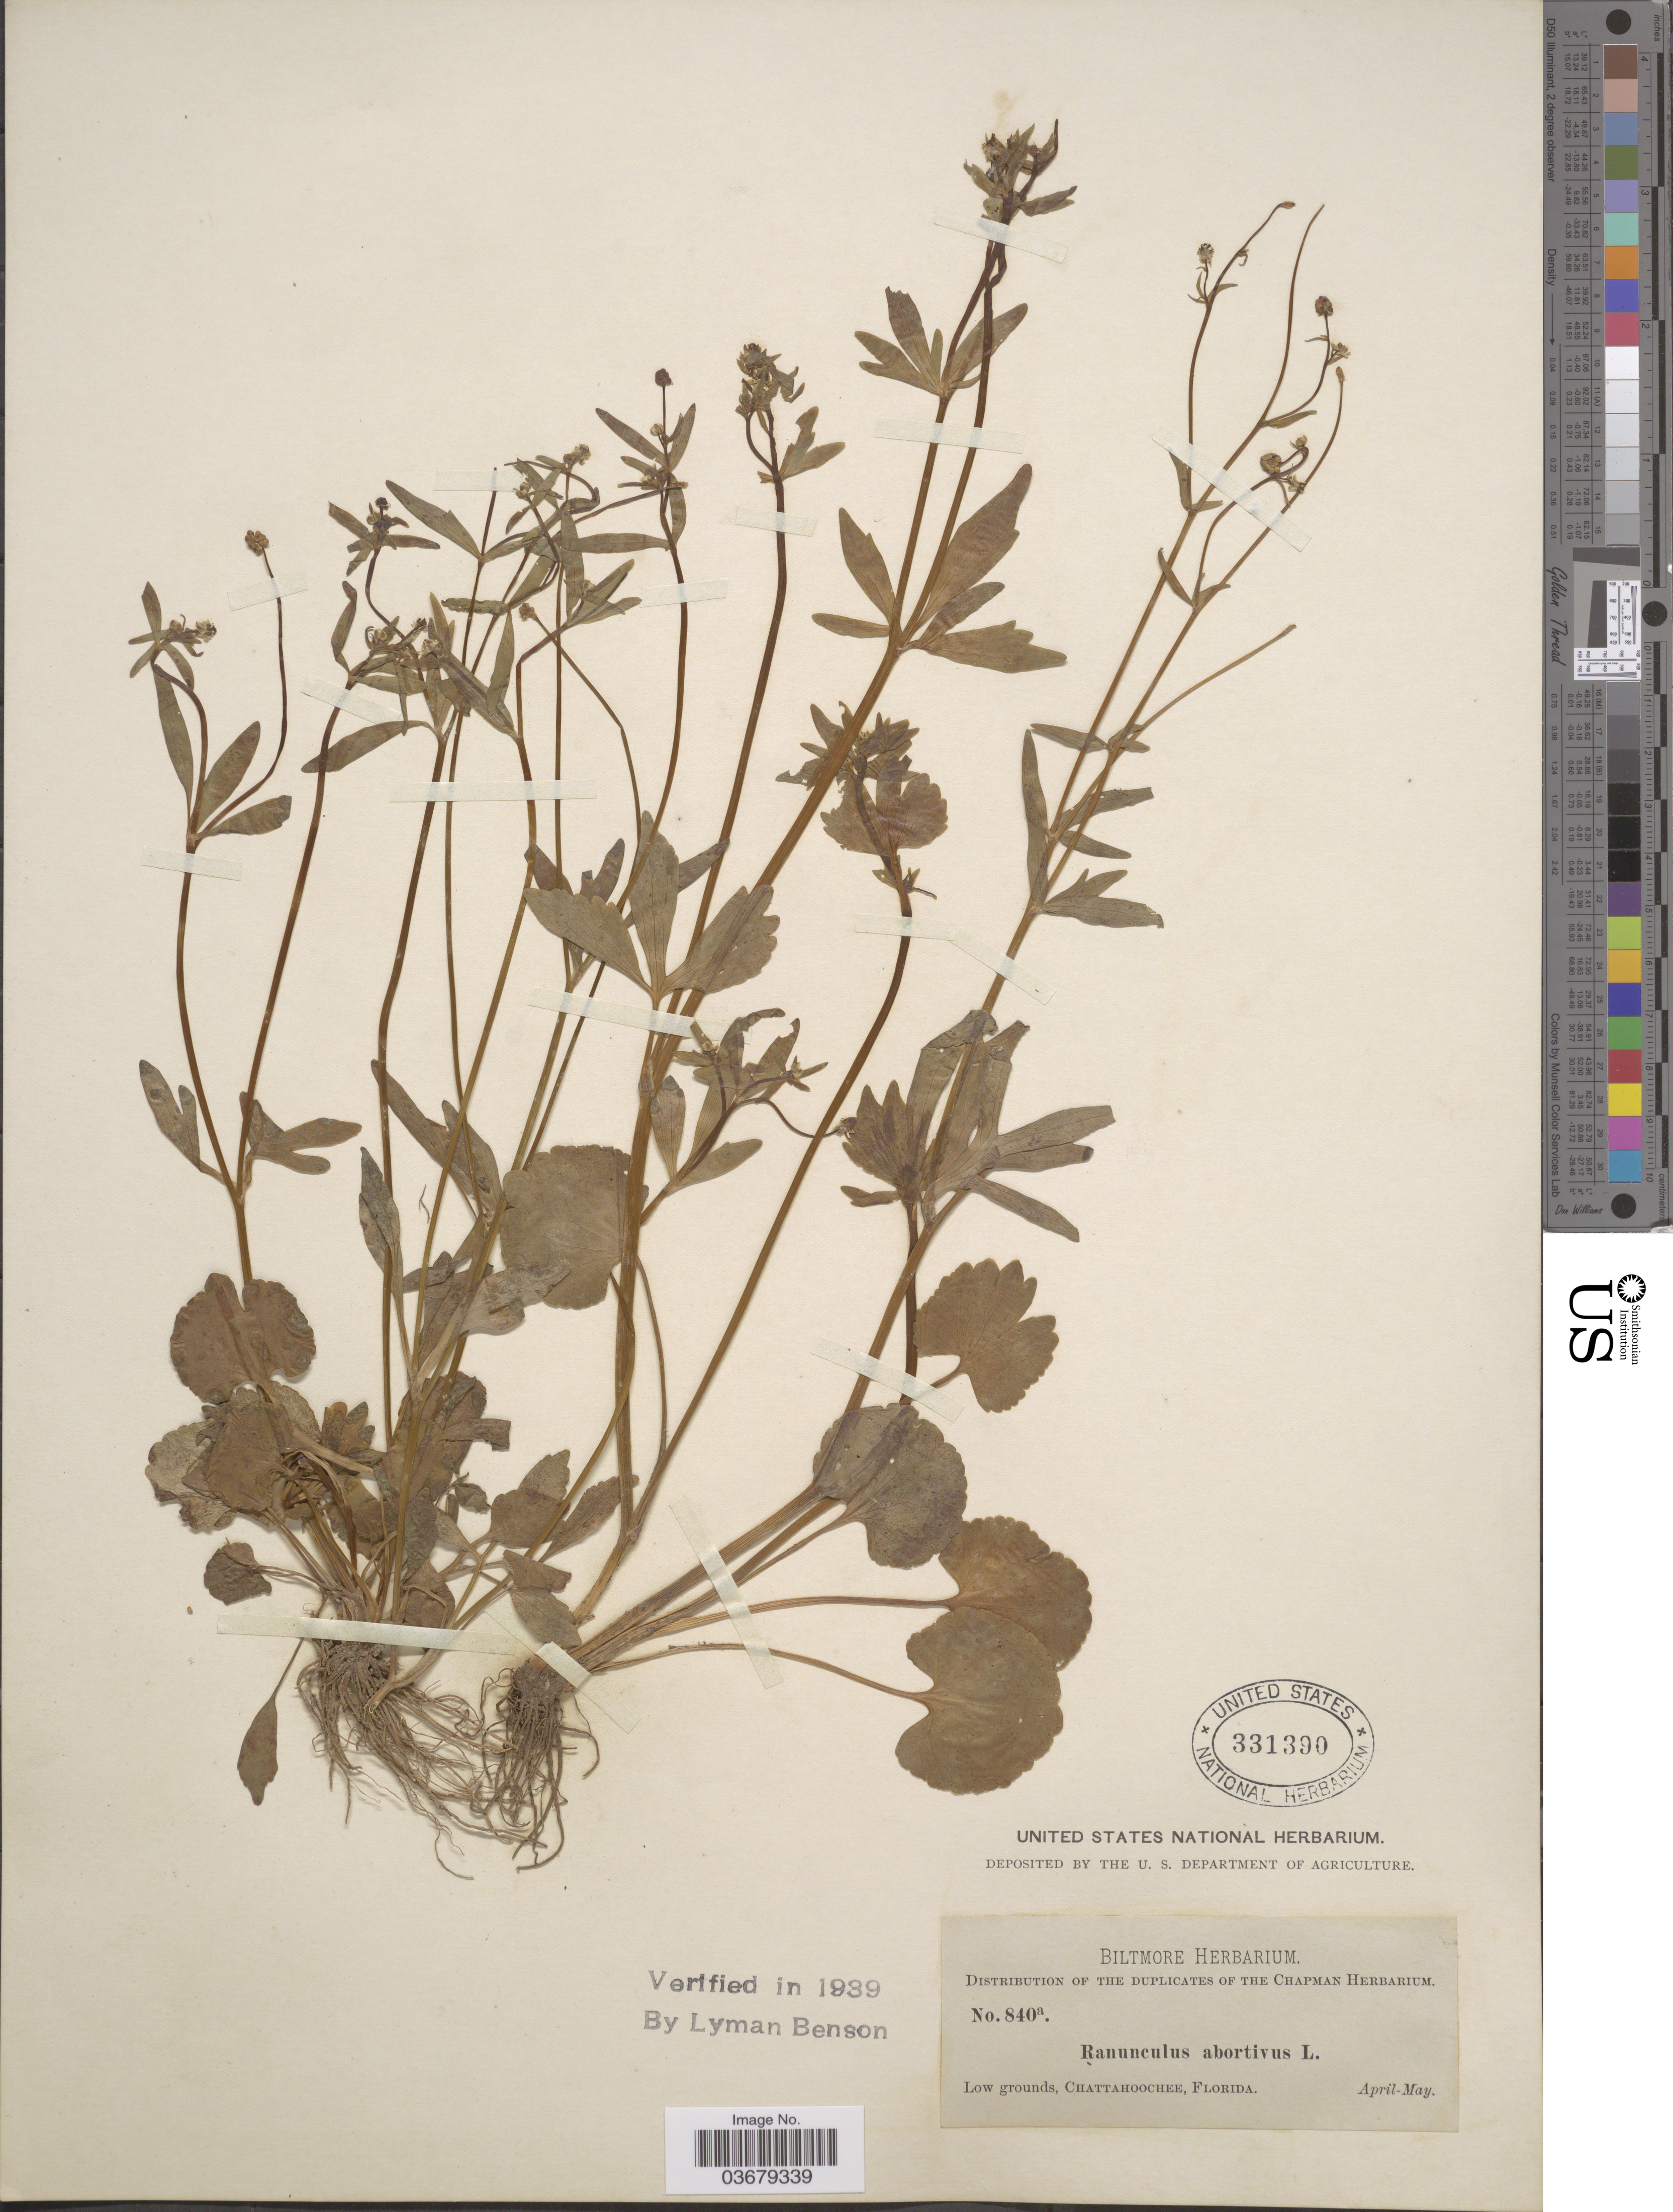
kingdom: Plantae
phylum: Tracheophyta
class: Magnoliopsida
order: Ranunculales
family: Ranunculaceae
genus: Ranunculus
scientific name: Ranunculus abortivus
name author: L.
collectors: ex herb. Biltmore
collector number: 840a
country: United States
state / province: Florida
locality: Chattahoochee.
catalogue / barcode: US 331390